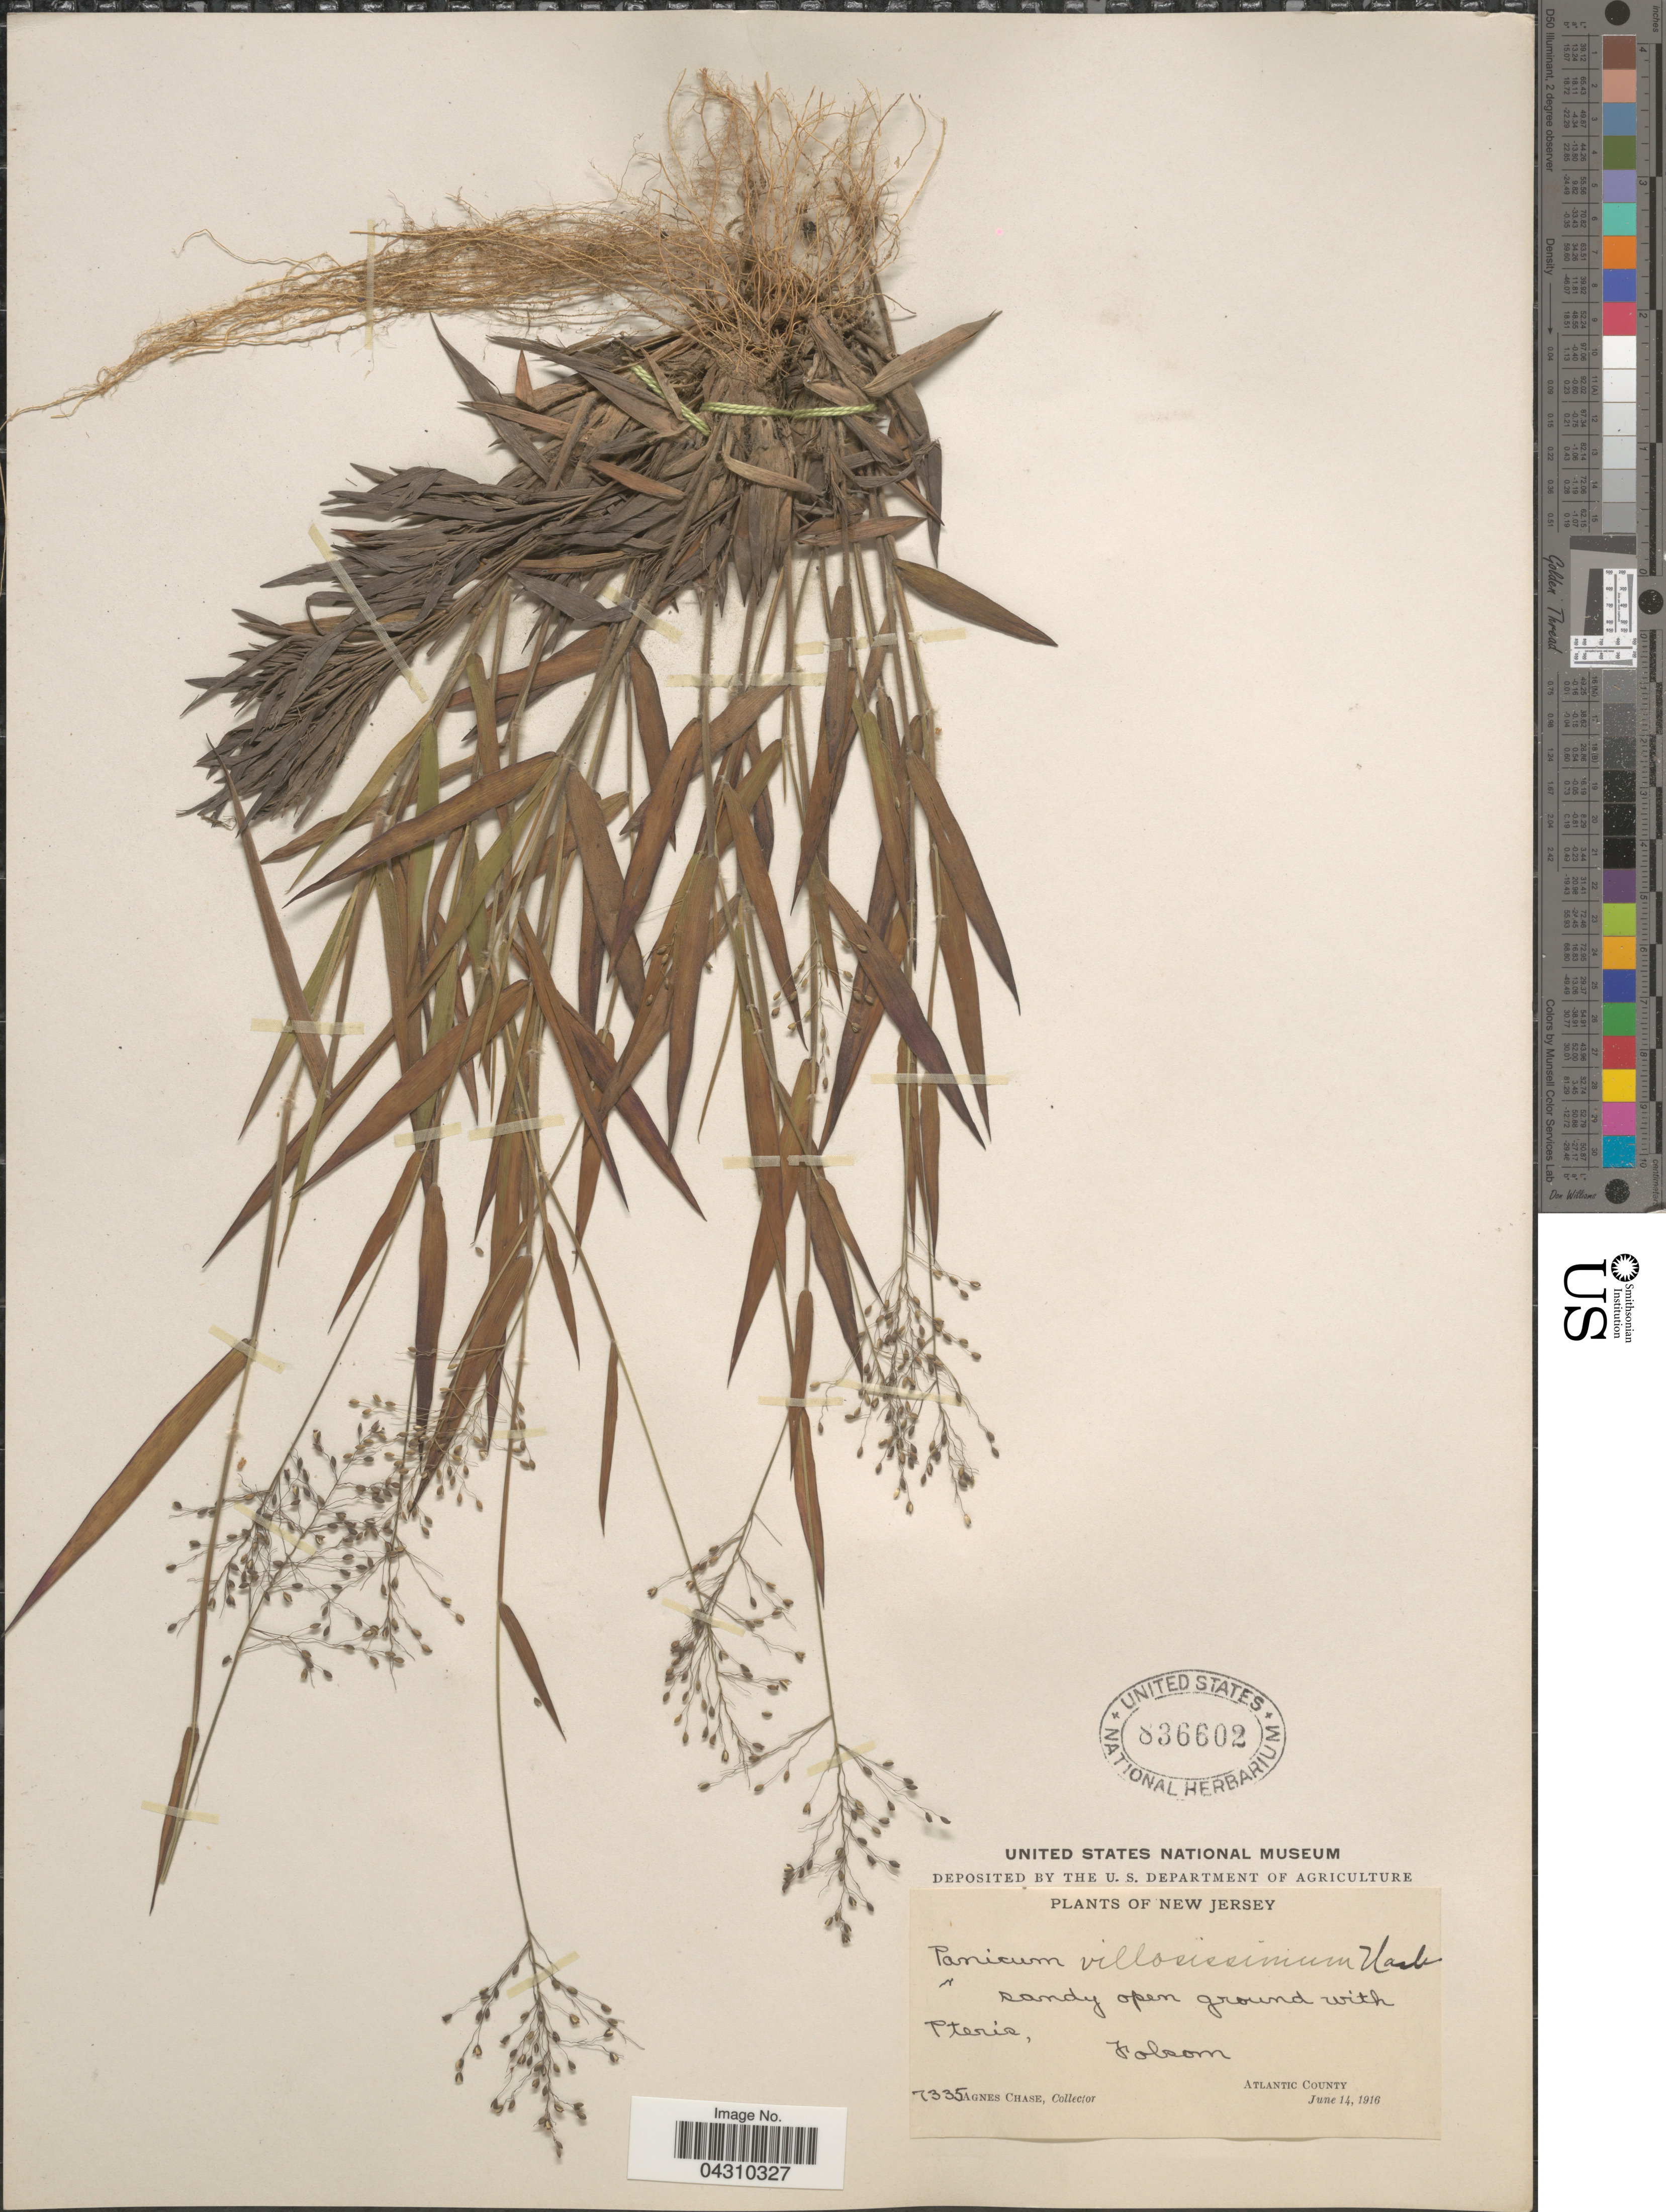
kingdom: Plantae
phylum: Tracheophyta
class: Liliopsida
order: Poales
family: Poaceae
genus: Dichanthelium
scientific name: Dichanthelium acuminatum var. acuminatum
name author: (Sw.) Gould & C.A. Clark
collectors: A. Chase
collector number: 7335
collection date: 1916-06-14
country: United States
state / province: New Jersey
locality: Sandy open ground with Pteris, Folsom. Atlantic County.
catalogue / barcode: US 836602